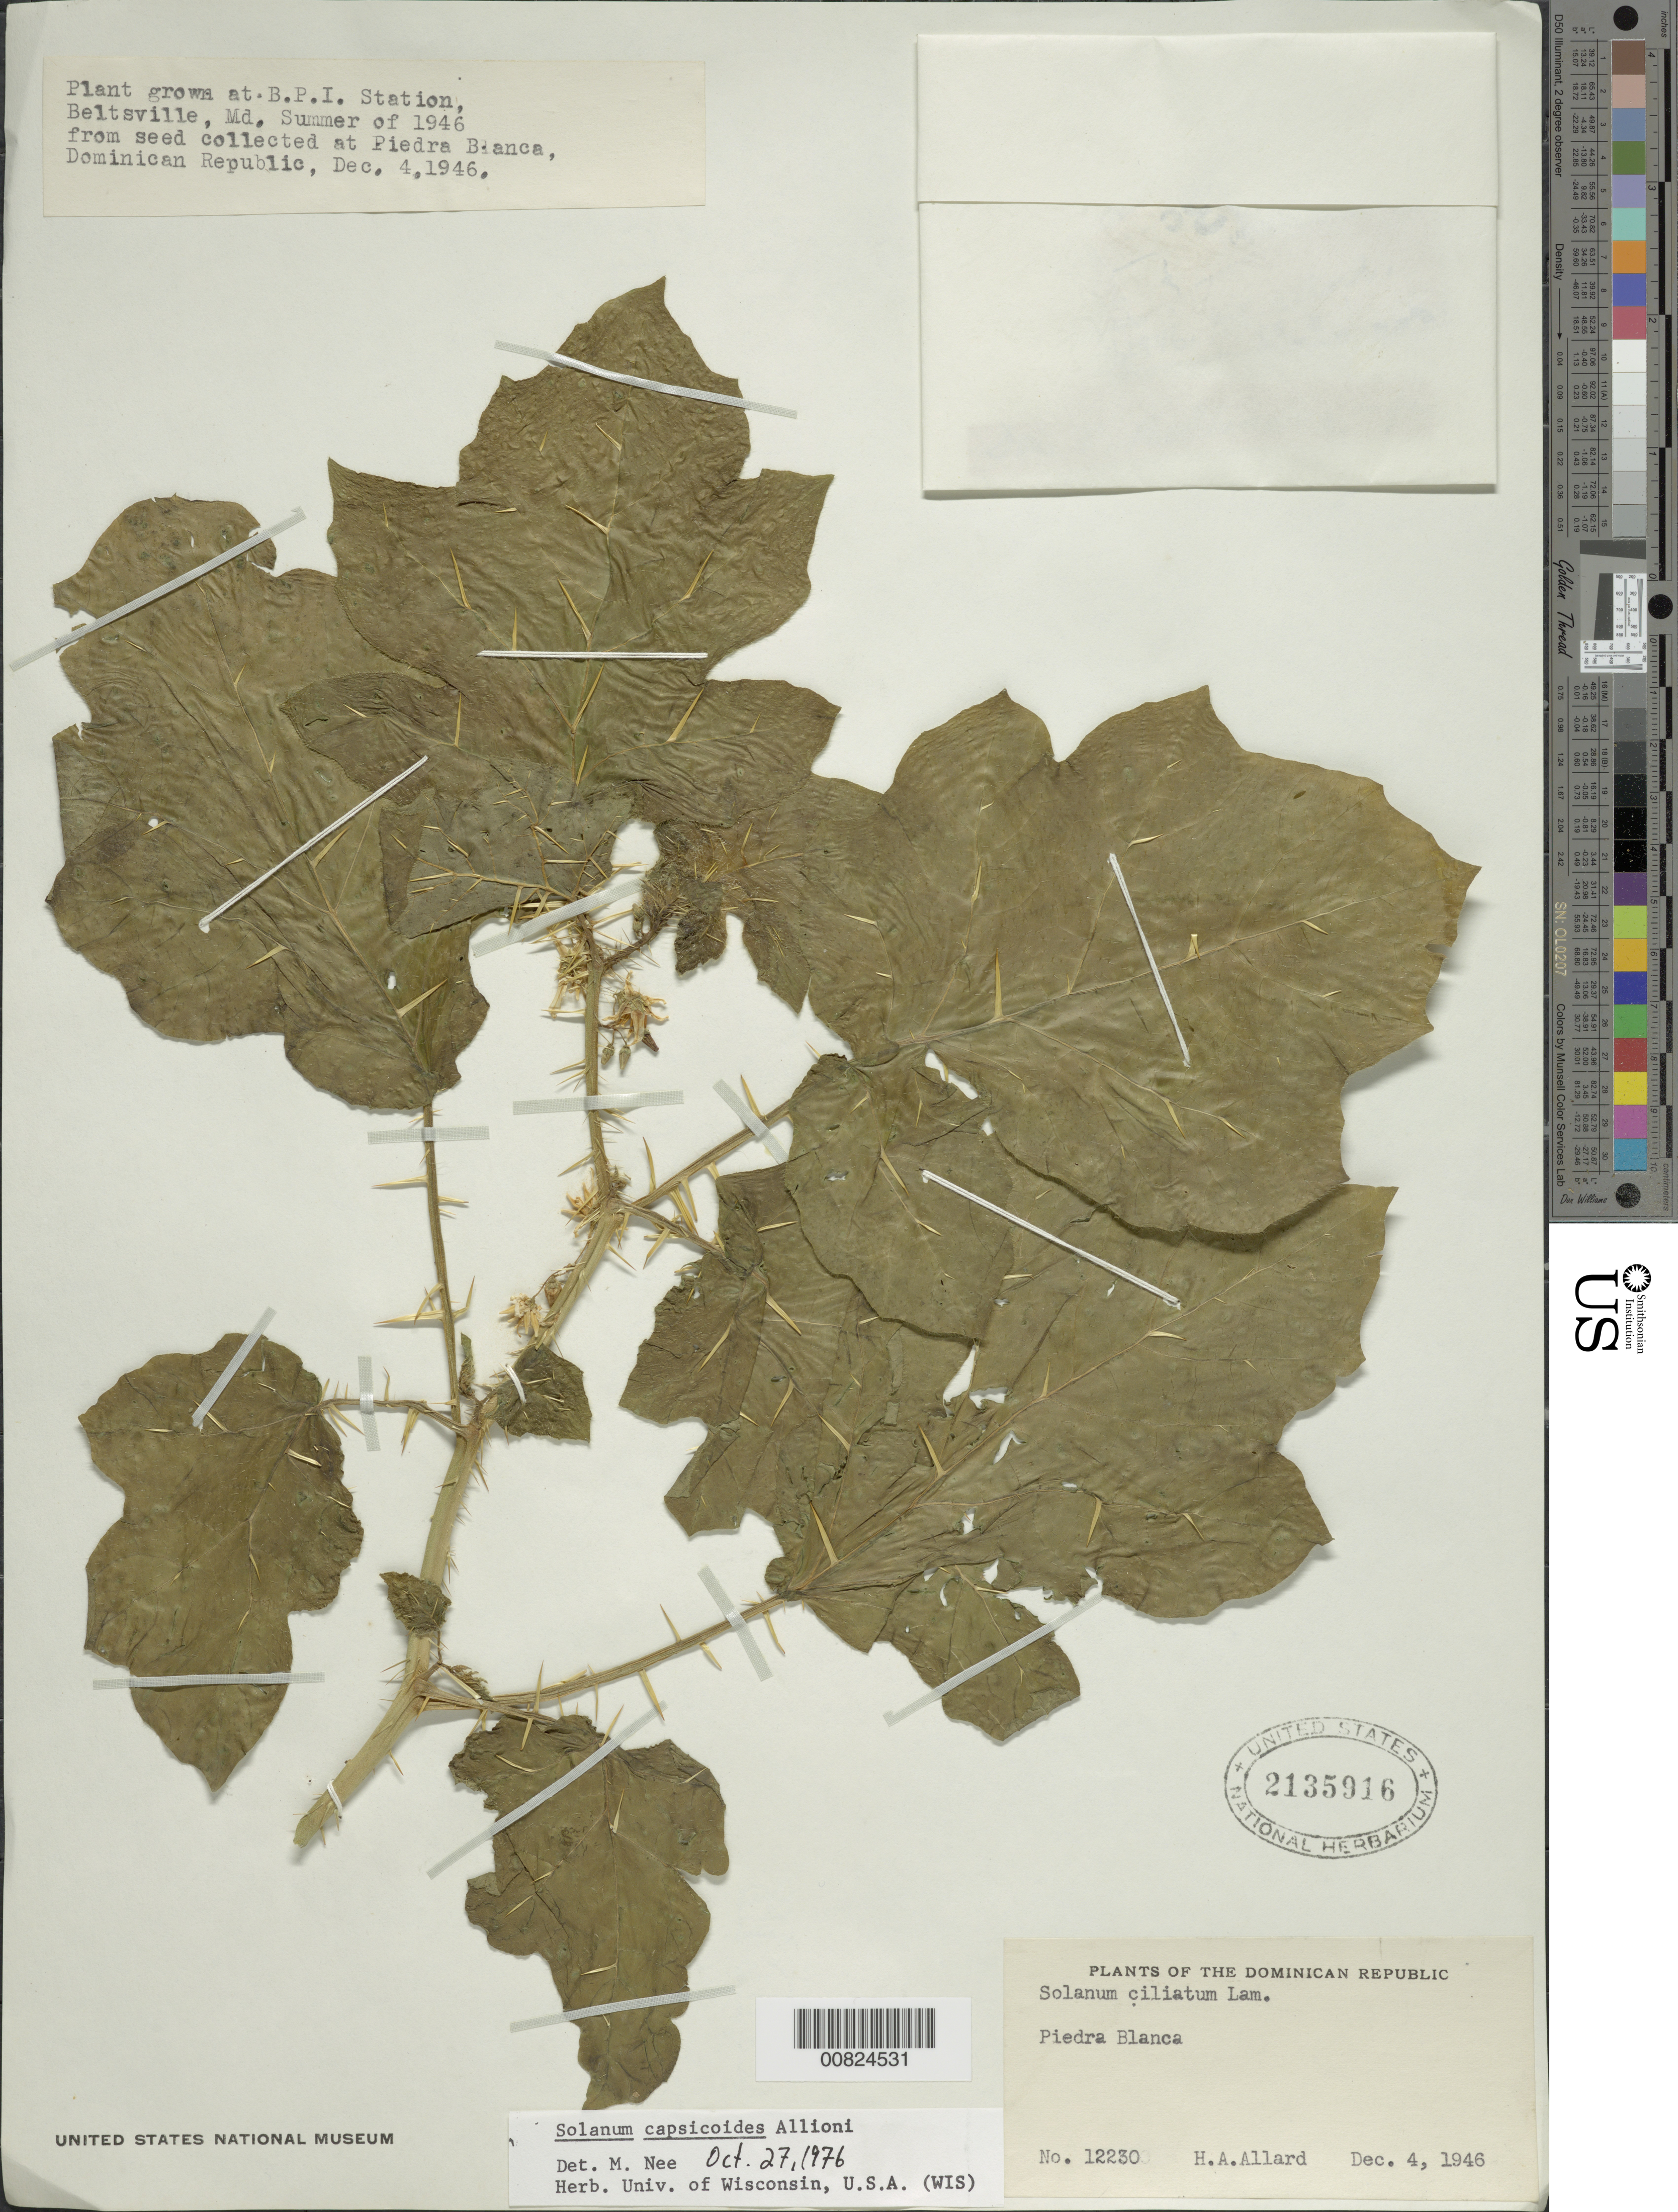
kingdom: Plantae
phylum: Tracheophyta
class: Magnoliopsida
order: Solanales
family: Solanaceae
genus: Solanum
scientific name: Solanum capsicoides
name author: All.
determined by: Nee, Michael H.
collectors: H. A. Allard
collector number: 12230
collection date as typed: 04 Dec 1946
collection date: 1946-12-04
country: Dominican Republic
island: Hispaniola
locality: Piedra Blanca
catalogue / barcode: US 2135916